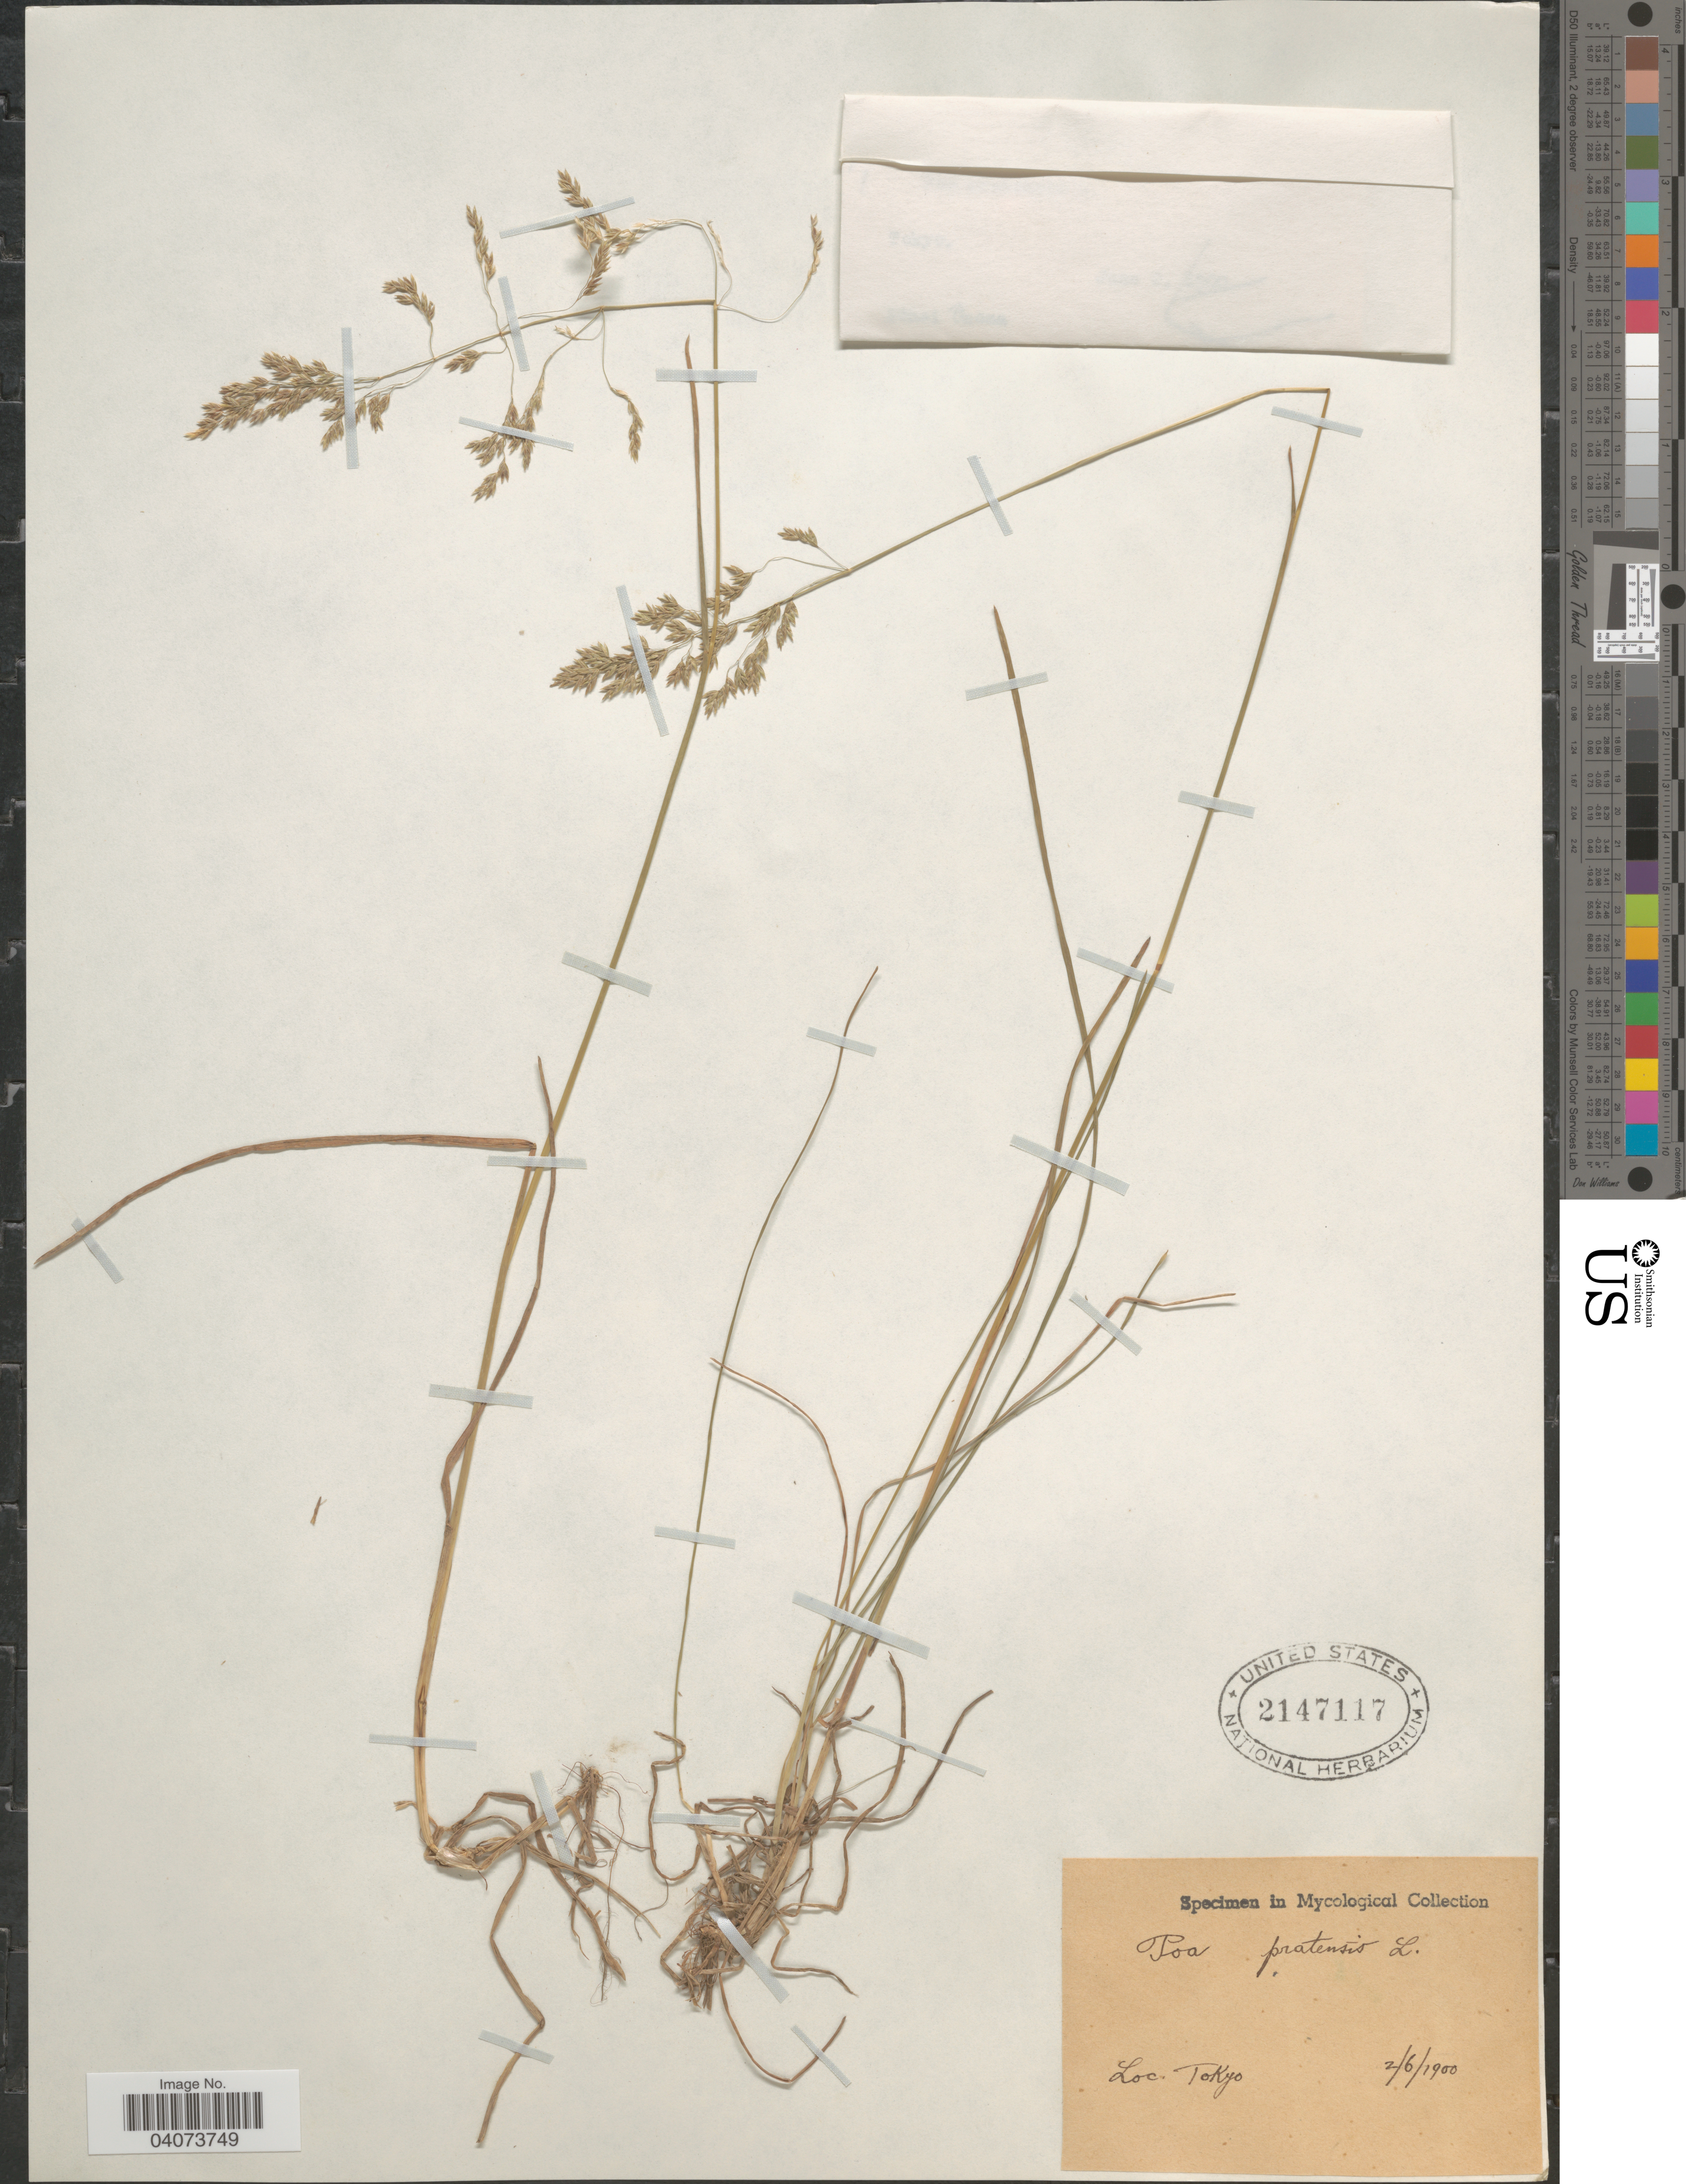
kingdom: Plantae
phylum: Tracheophyta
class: Liliopsida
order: Poales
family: Poaceae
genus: Poa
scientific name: Poa pratensis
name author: L.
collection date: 1900-06-02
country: Japan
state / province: Tokyo, Federal City of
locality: Tokyo.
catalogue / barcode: US 2147117